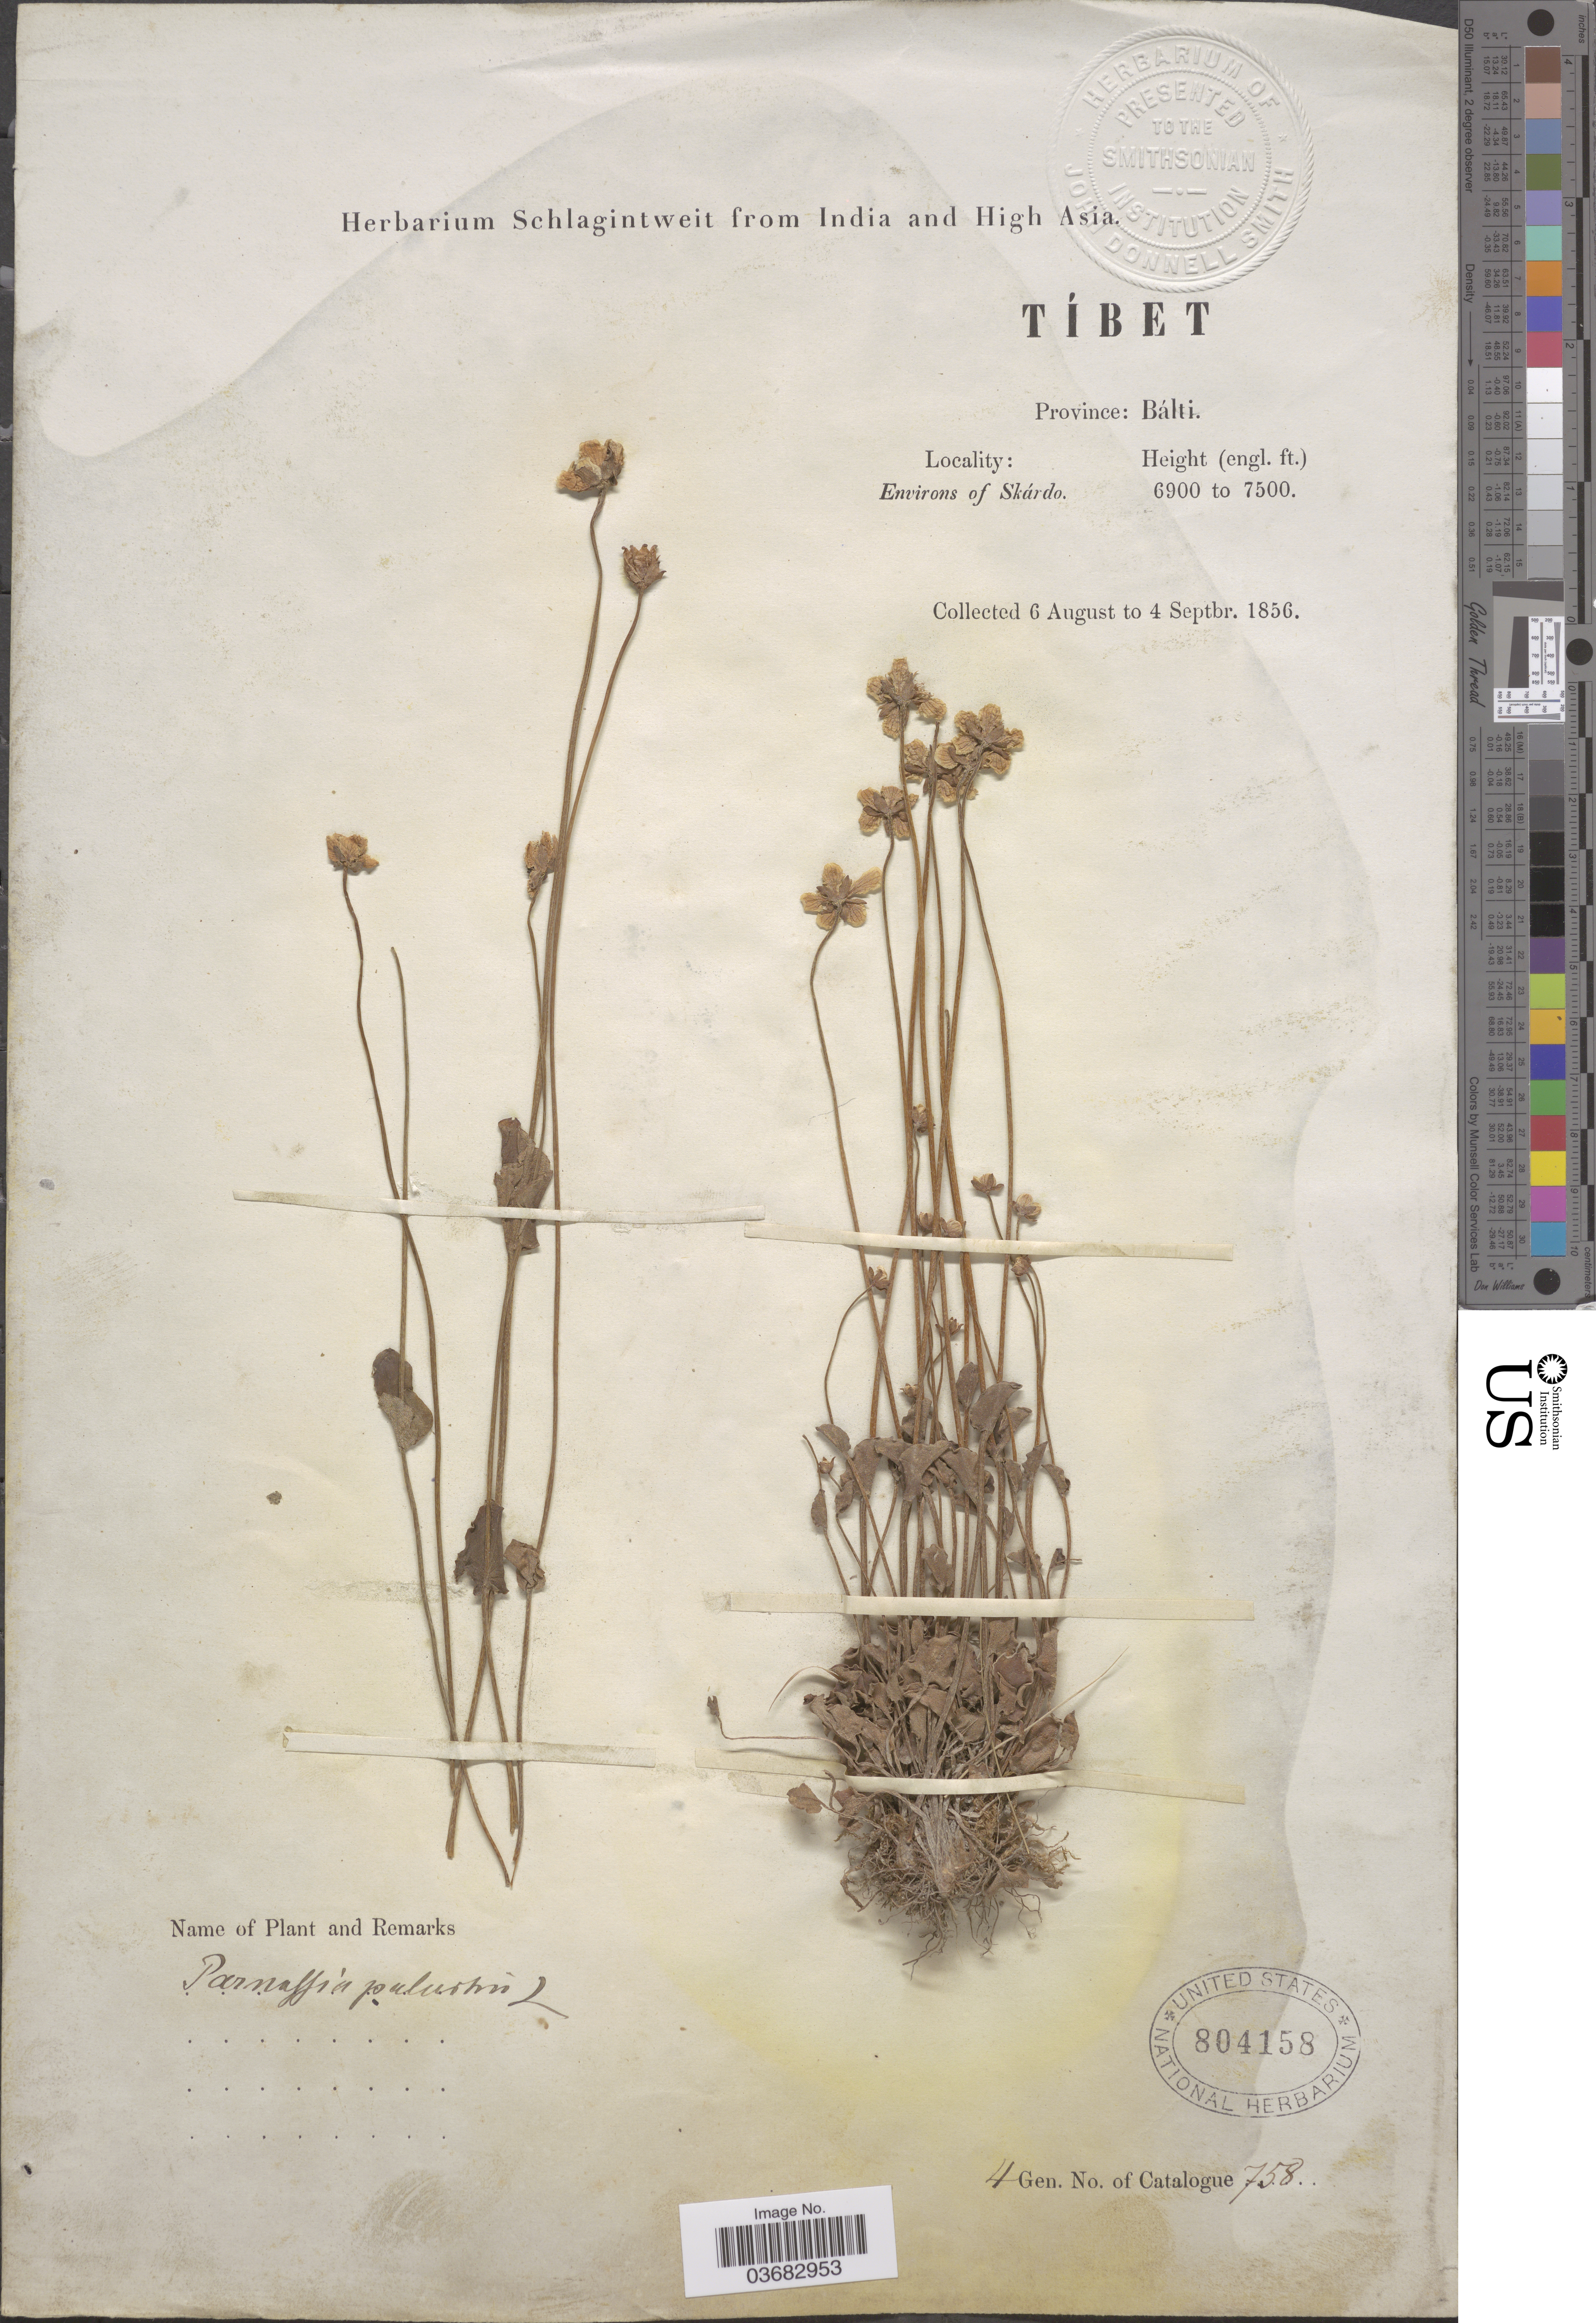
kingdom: Plantae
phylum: Tracheophyta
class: Magnoliopsida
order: Celastrales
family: Parnassiaceae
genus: Parnassia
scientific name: Parnassia palustris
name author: L.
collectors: ex herb. Schlagintweit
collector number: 758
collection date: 1856-08-06/1856-09-04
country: Moldova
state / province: Bălţi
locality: Tíbet. Province: Bálti. Environs of Skárdo.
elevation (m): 2103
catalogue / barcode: US 804158